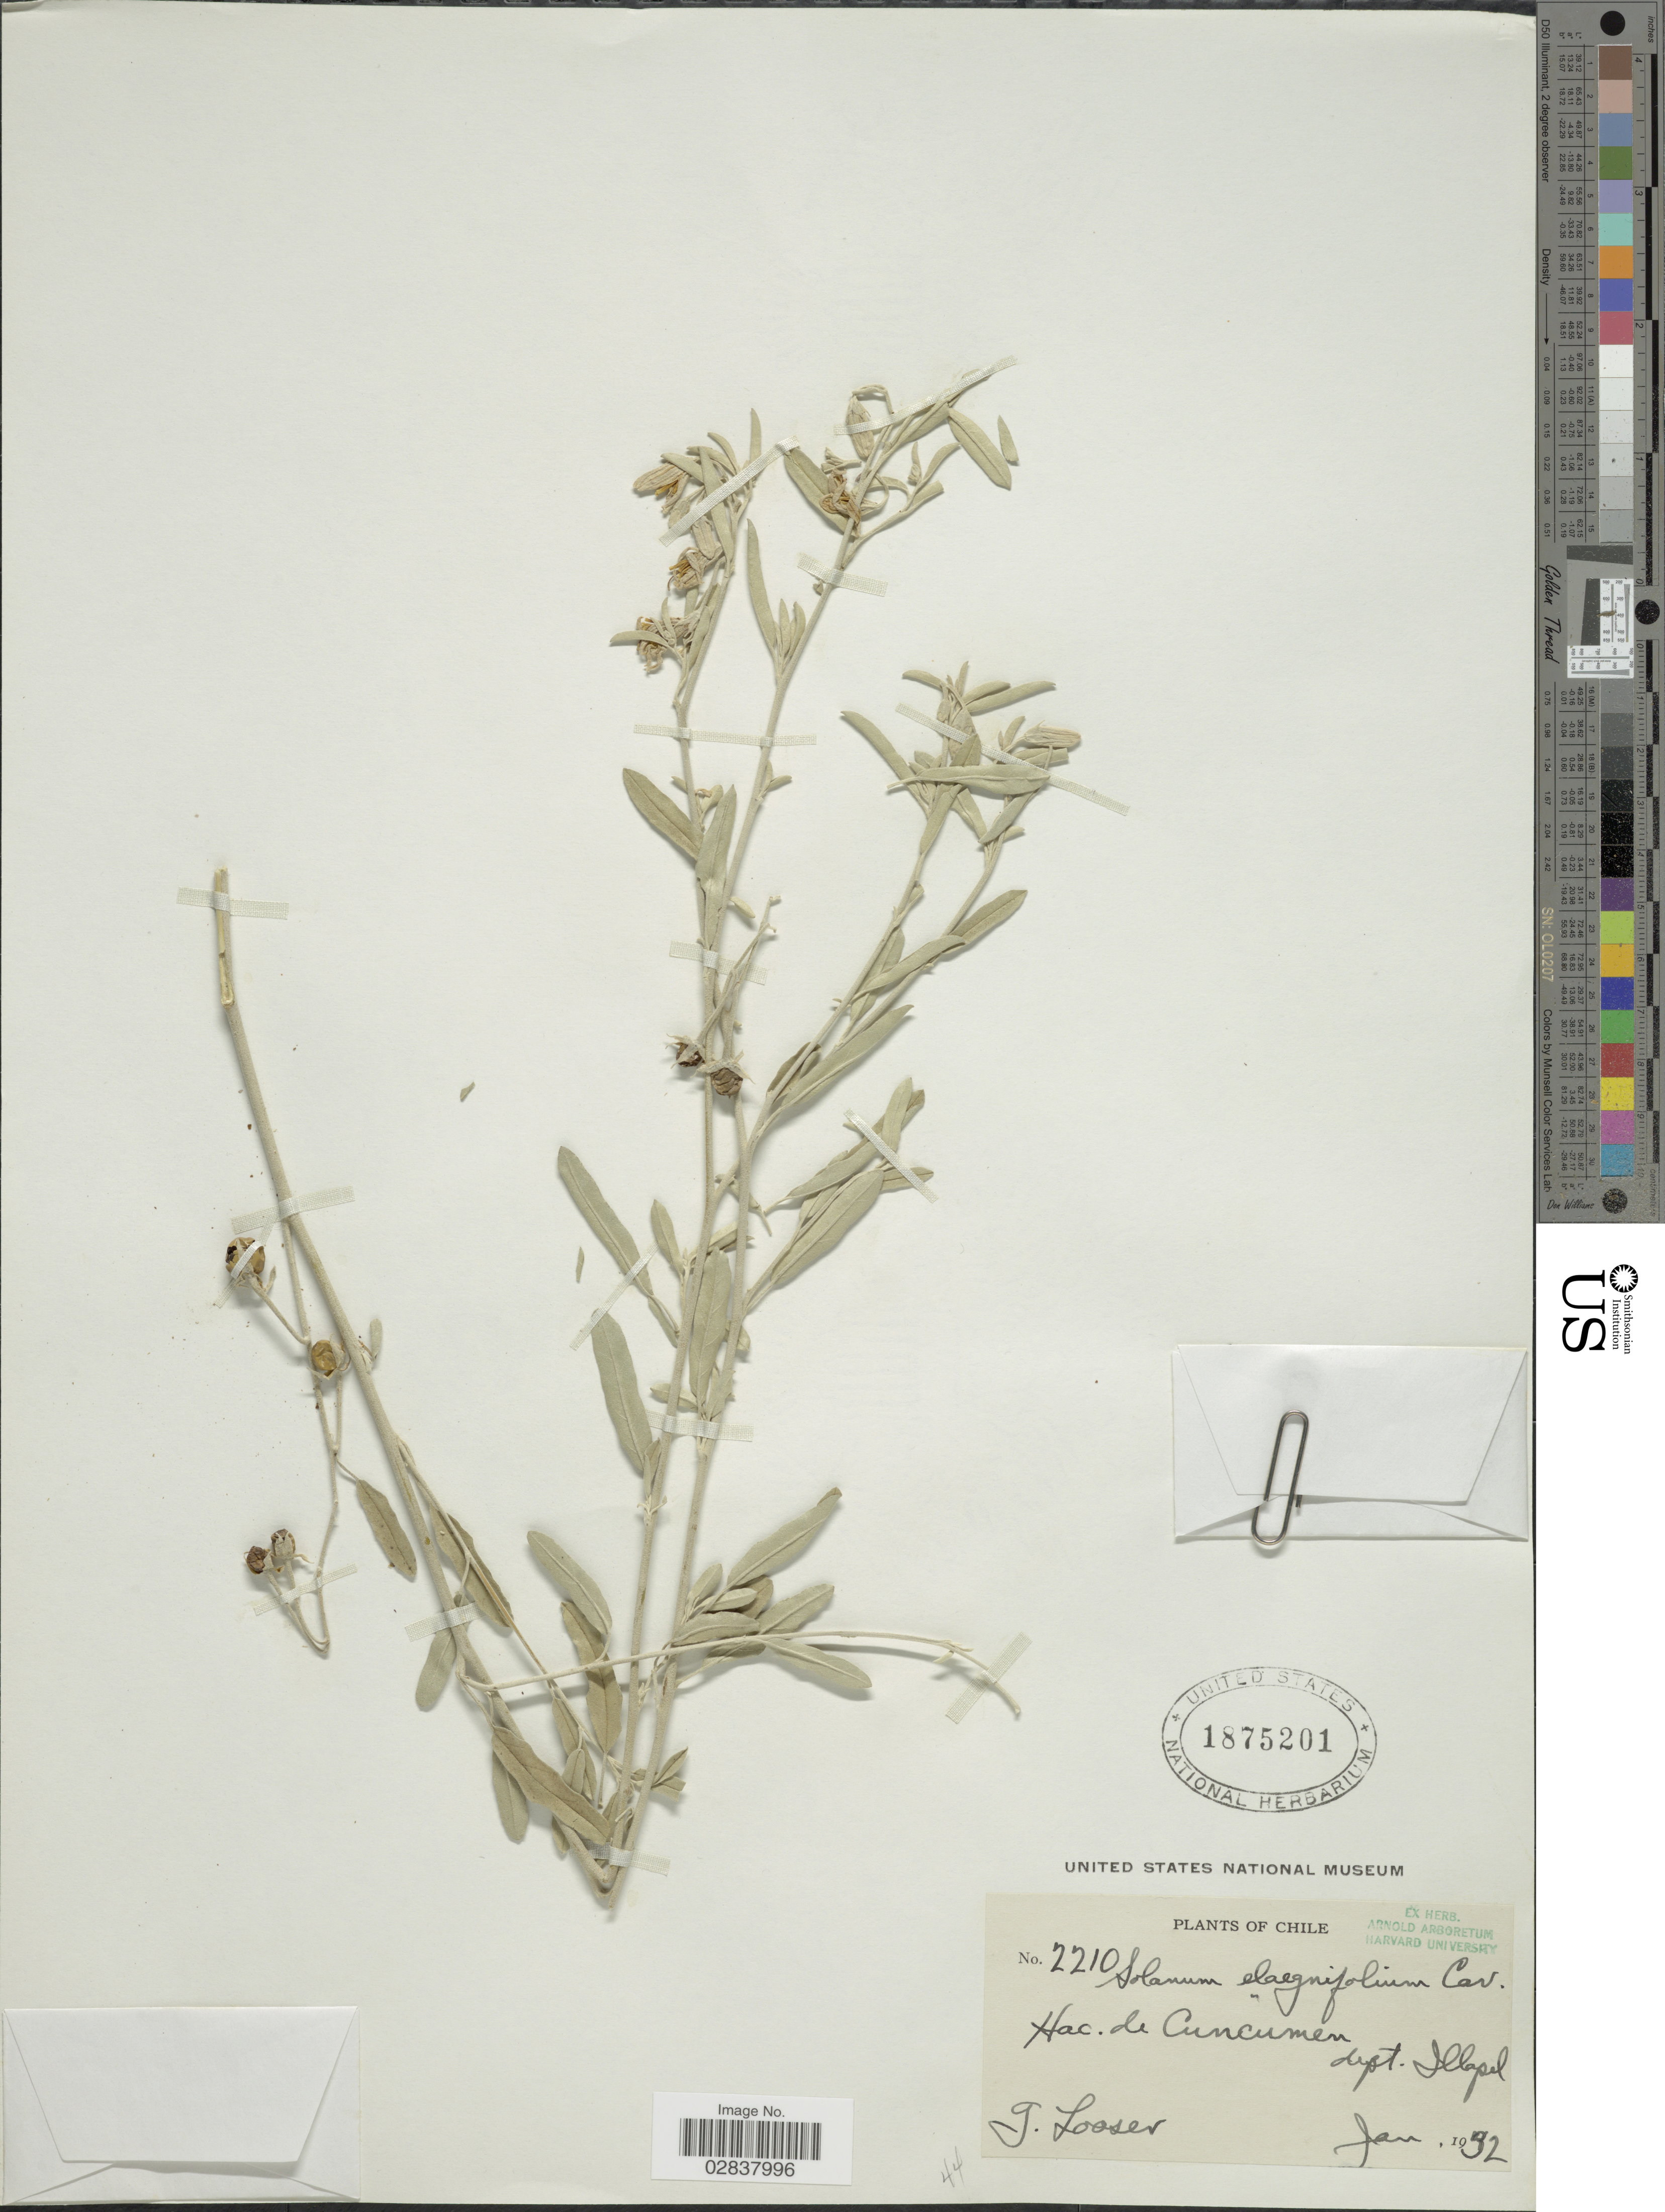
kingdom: Plantae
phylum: Tracheophyta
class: Magnoliopsida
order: Solanales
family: Solanaceae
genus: Solanum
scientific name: Solanum elaeagnifolium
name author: Cav.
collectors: G. Looser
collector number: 2210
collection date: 1932-01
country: Chile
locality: Hac. de Cuncumen, dept. Illapel.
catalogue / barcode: US 1875201